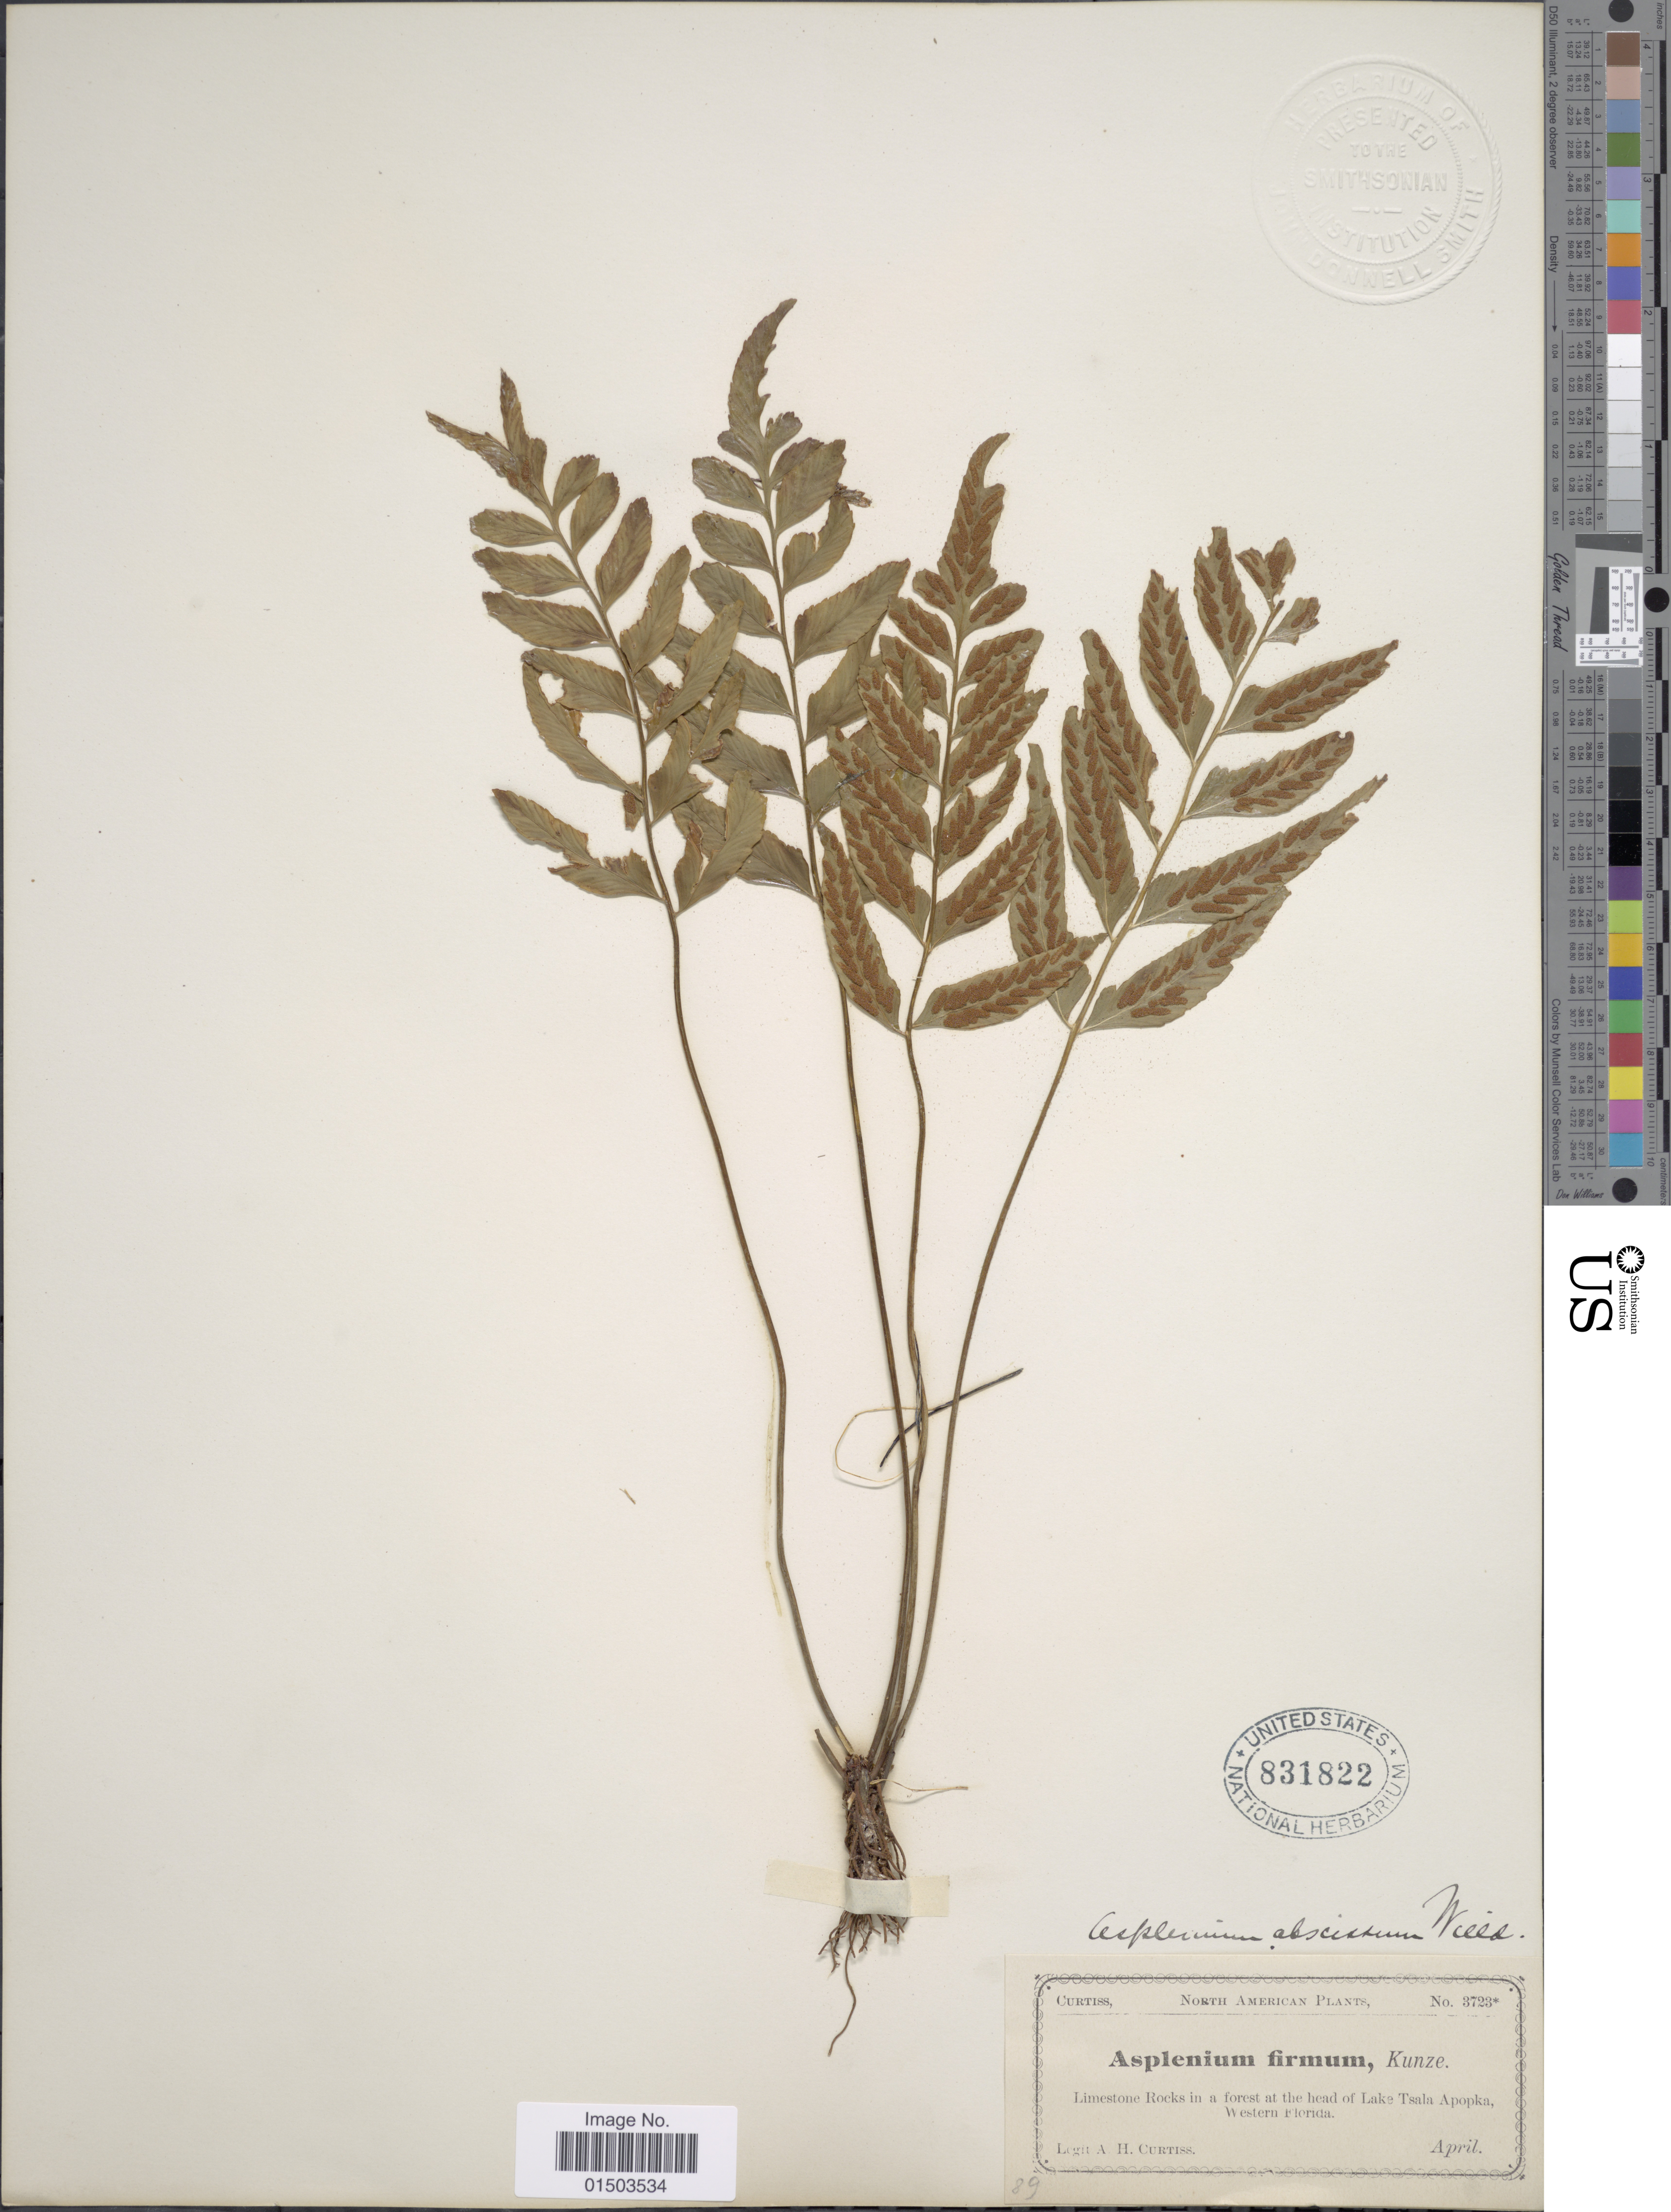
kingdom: Plantae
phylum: Tracheophyta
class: Polypodiopsida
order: Polypodiales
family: Aspleniaceae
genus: Asplenium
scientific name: Asplenium abscissum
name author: Willd.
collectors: A. H. Curtiss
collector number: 3723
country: United States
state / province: Florida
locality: North American. Limestone Rocks in a forest at the head of Lake Tsala Apopka, Western Florida.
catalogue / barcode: US 831822